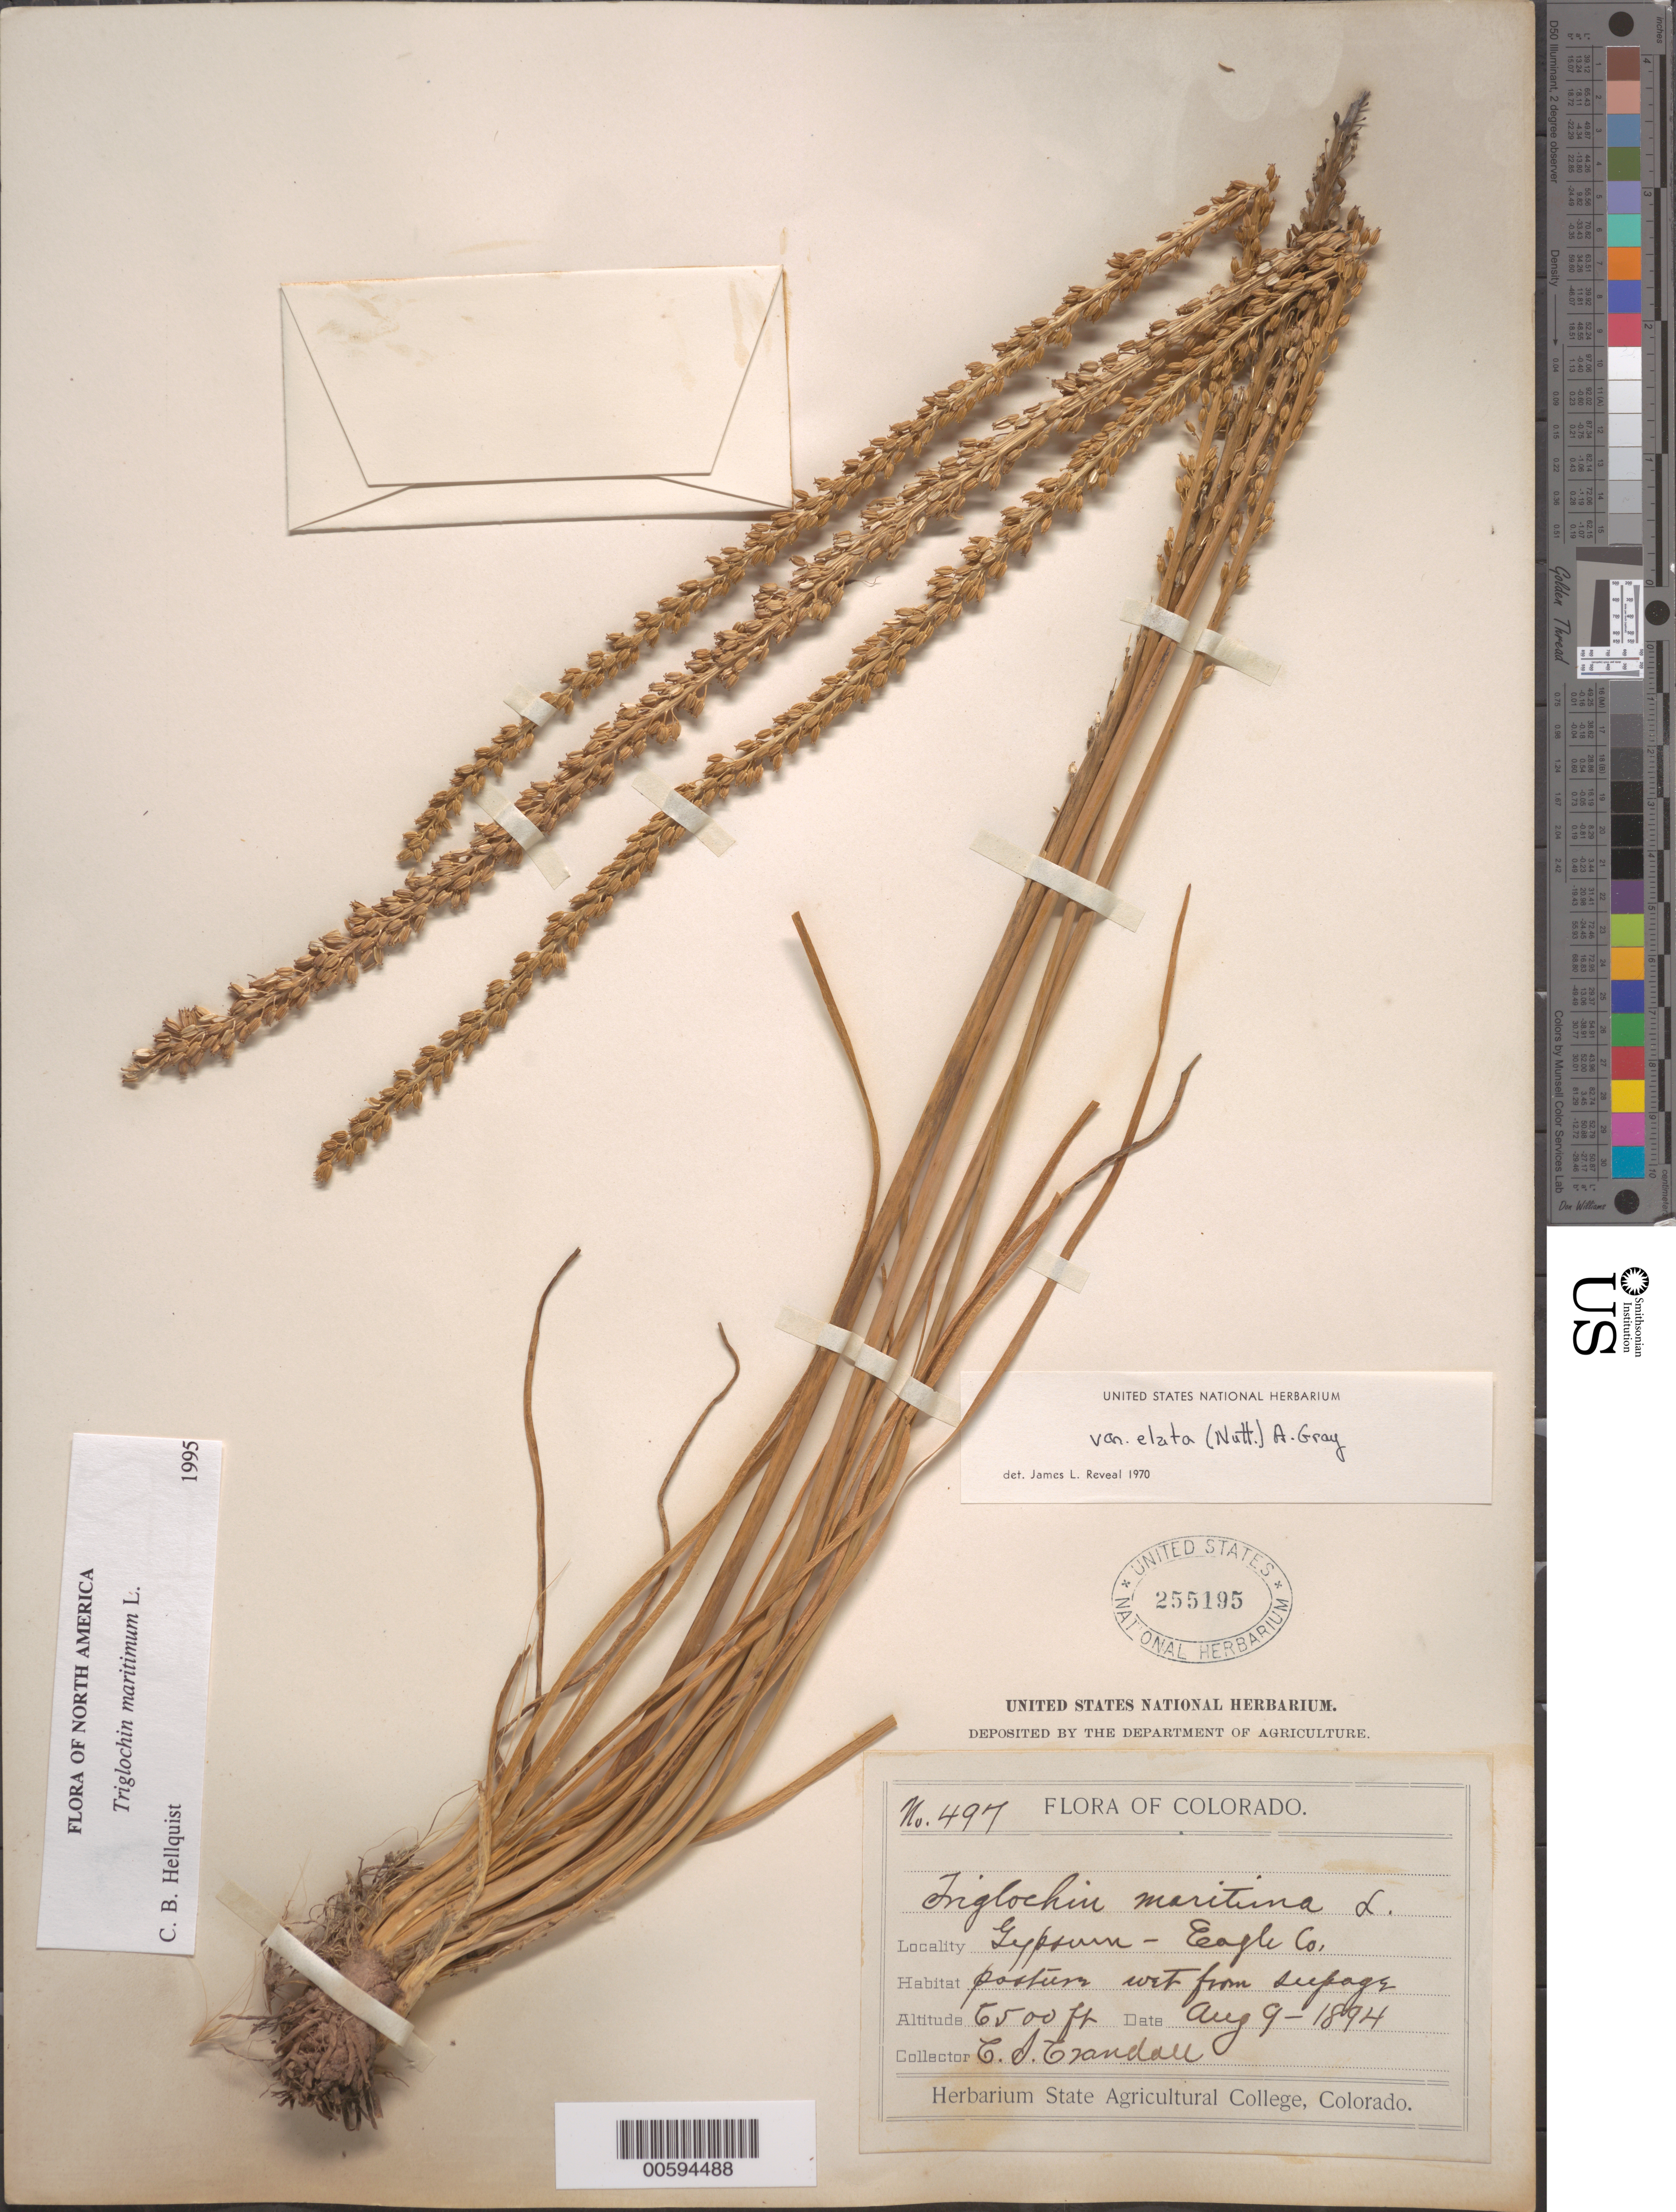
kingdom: Plantae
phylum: Tracheophyta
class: Liliopsida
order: Alismatales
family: Juncaginaceae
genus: Triglochin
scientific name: Triglochin maritima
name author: L.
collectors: C. Crandall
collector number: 497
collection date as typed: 09 Aug 1894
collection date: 1894-08-09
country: United States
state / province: Colorado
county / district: Eagle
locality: Gypsum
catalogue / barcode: US 255195